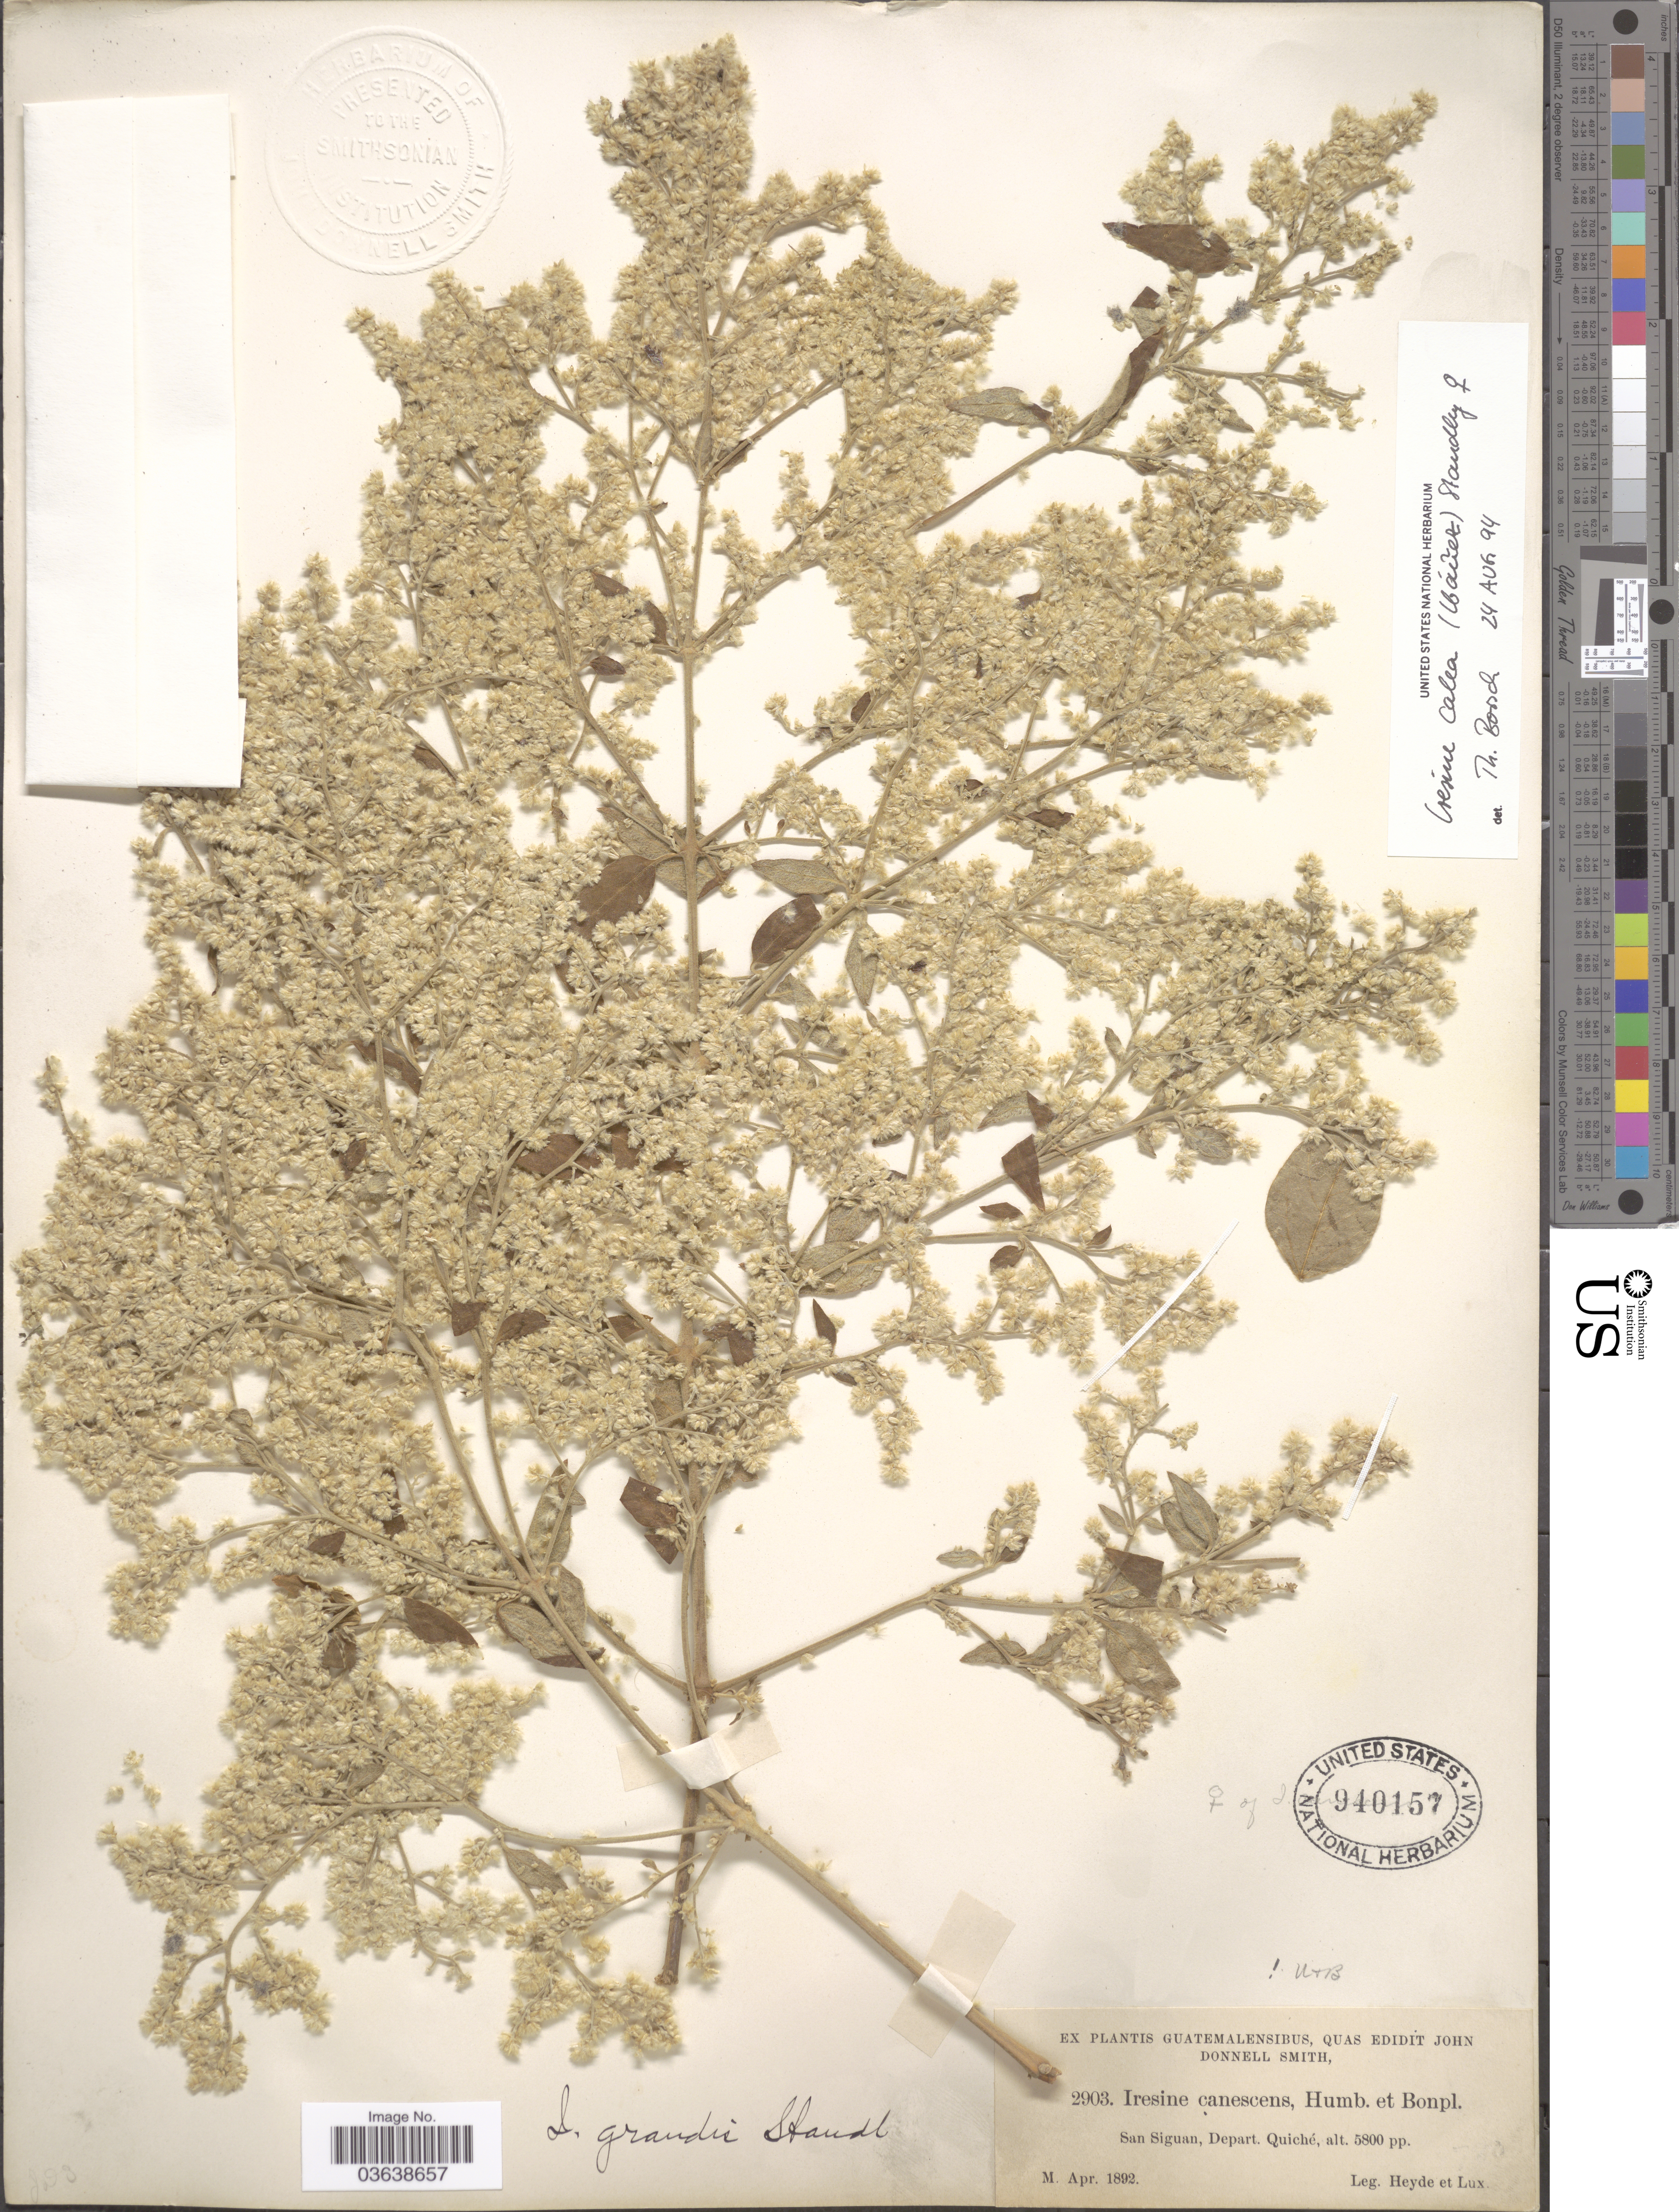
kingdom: Plantae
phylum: Tracheophyta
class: Magnoliopsida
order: Caryophyllales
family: Amaranthaceae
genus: Iresine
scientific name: Iresine calea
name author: (Ibáñez) Standl.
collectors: Heyde & Lux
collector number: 2903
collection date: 1892-04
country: Guatemala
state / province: El Quiché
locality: San Siguan, Depart. Quiché.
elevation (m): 1768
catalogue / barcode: US 940157